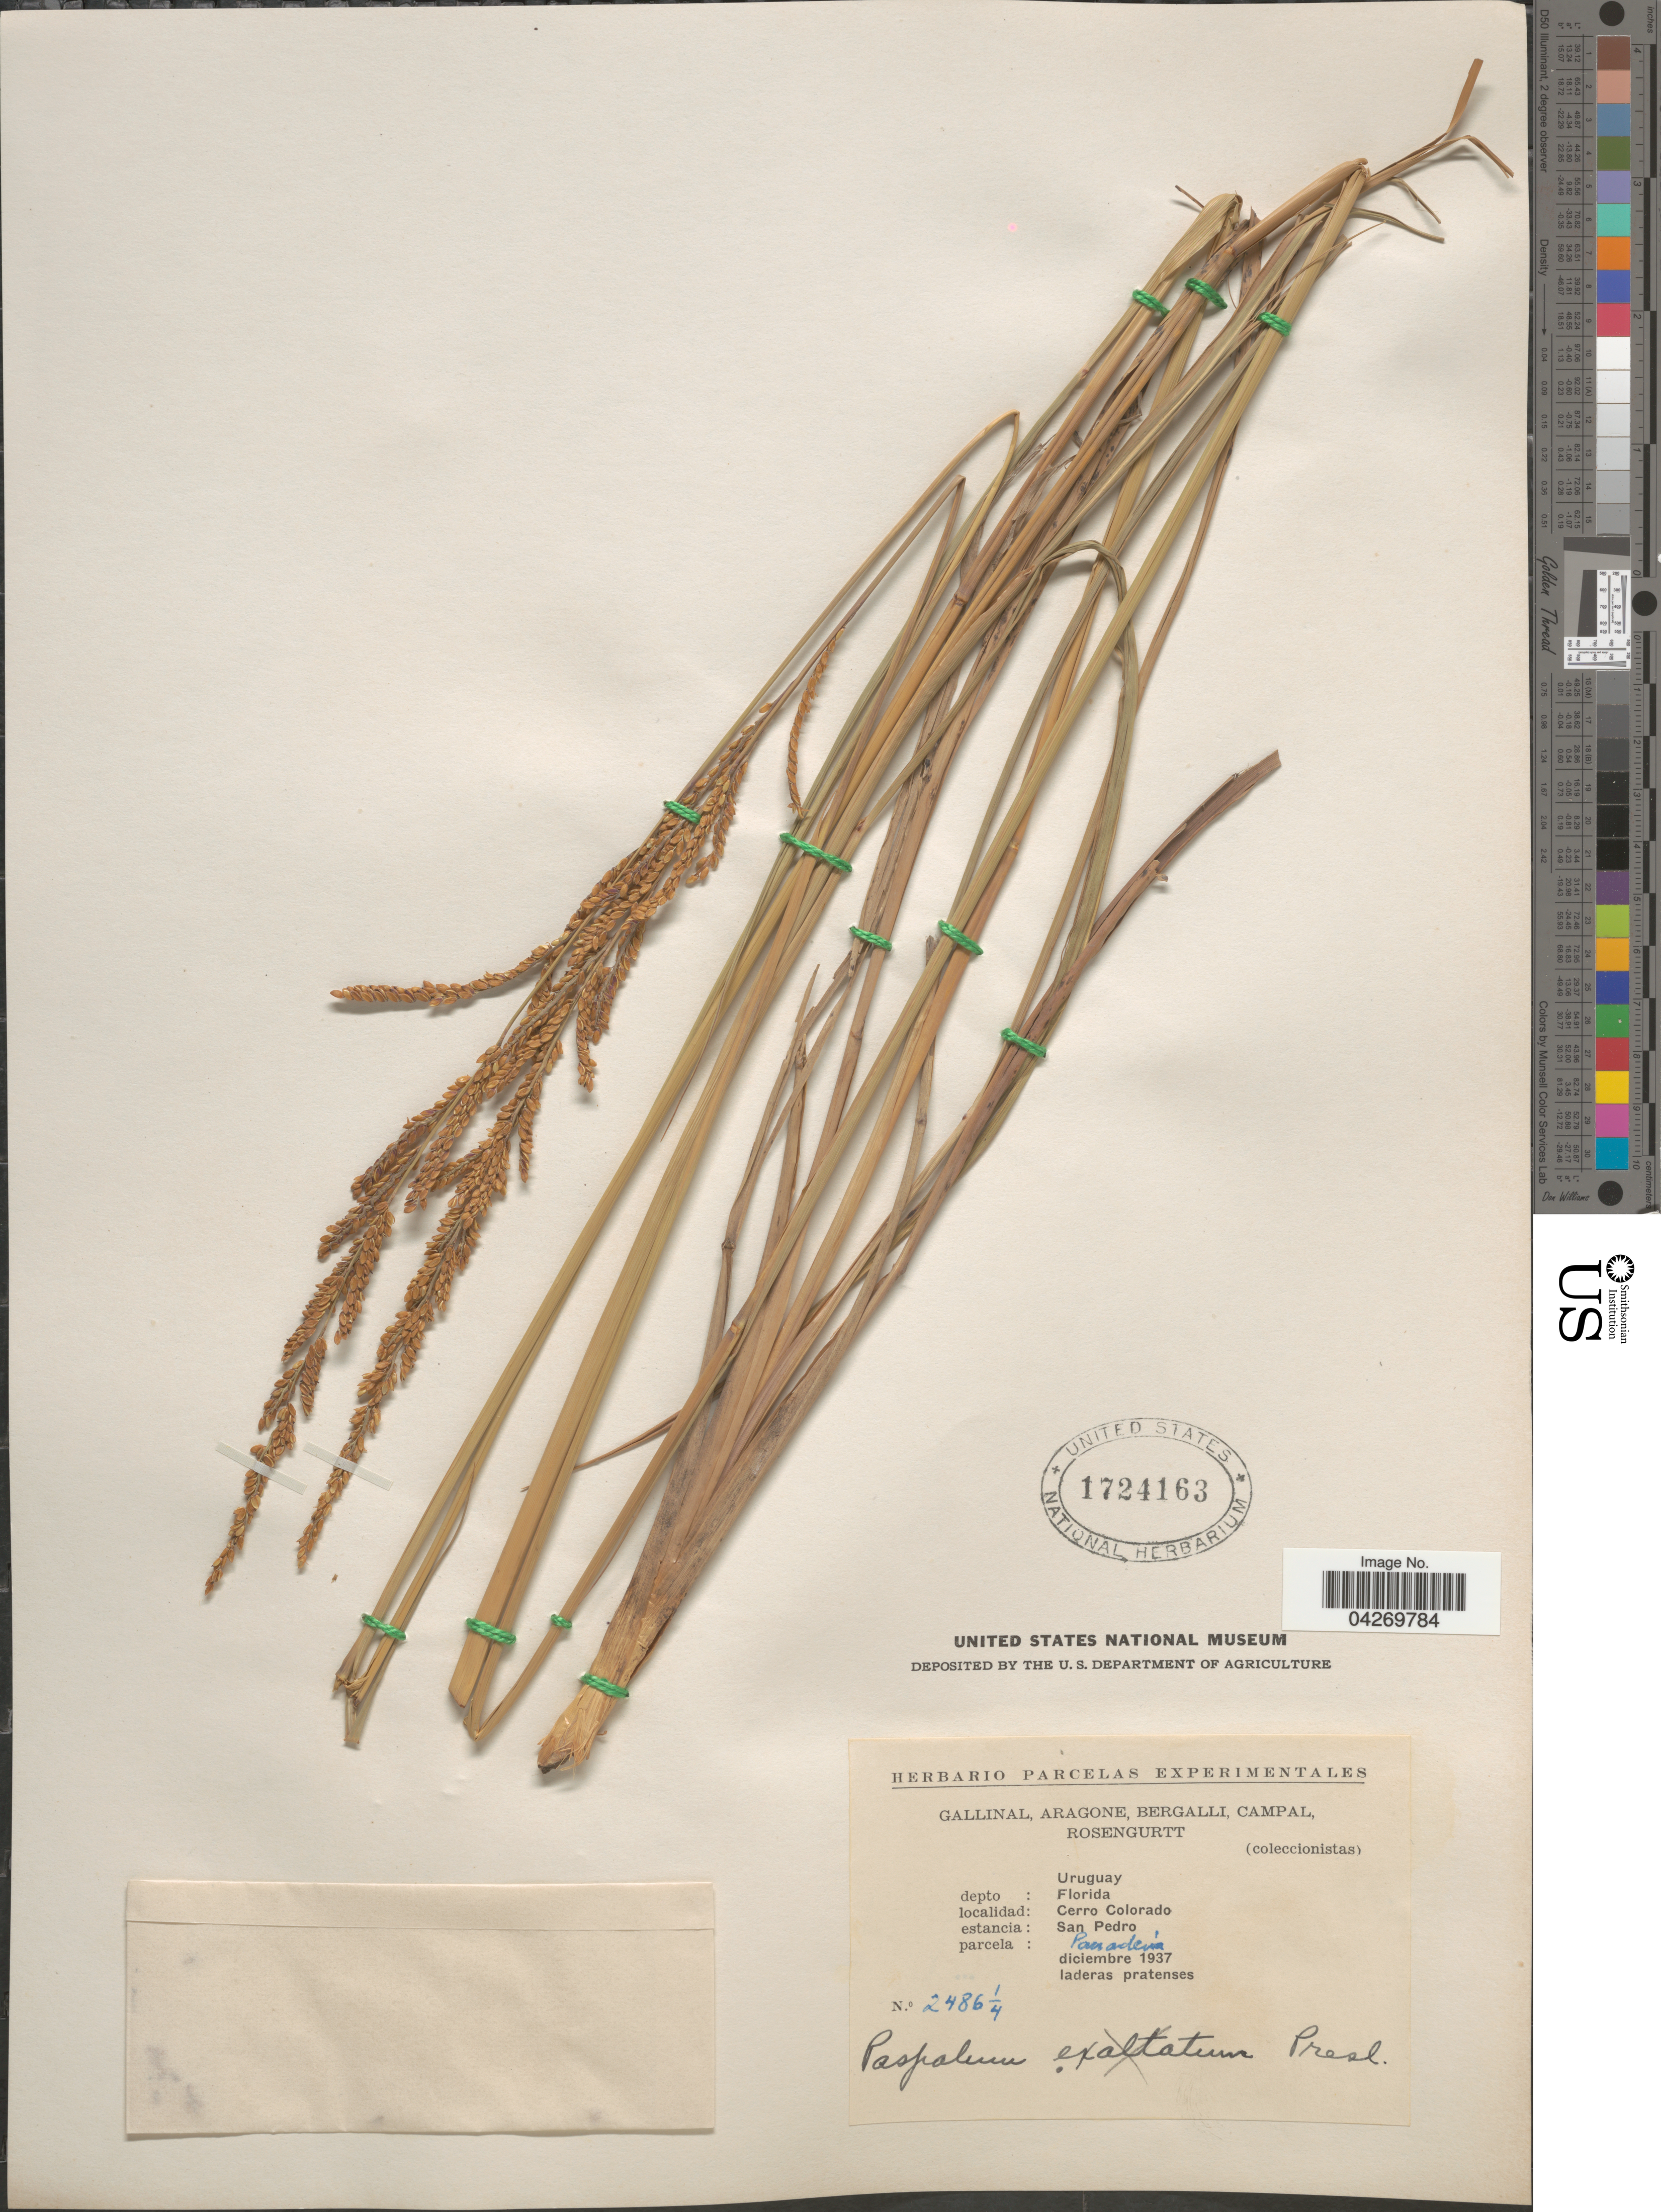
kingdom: Plantae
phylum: Tracheophyta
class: Liliopsida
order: Poales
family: Poaceae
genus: Paspalum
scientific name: Paspalum exaltatum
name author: J. Presl in C. Presl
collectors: -. Gallinal, -- Aragone, -- Bergalli, -- Campal & Rosengurtt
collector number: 2486¼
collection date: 1937-12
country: Uruguay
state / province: Florida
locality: Depto: Florida. Cerro Colorado. Estancia: San Pedro.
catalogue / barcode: US 1724163